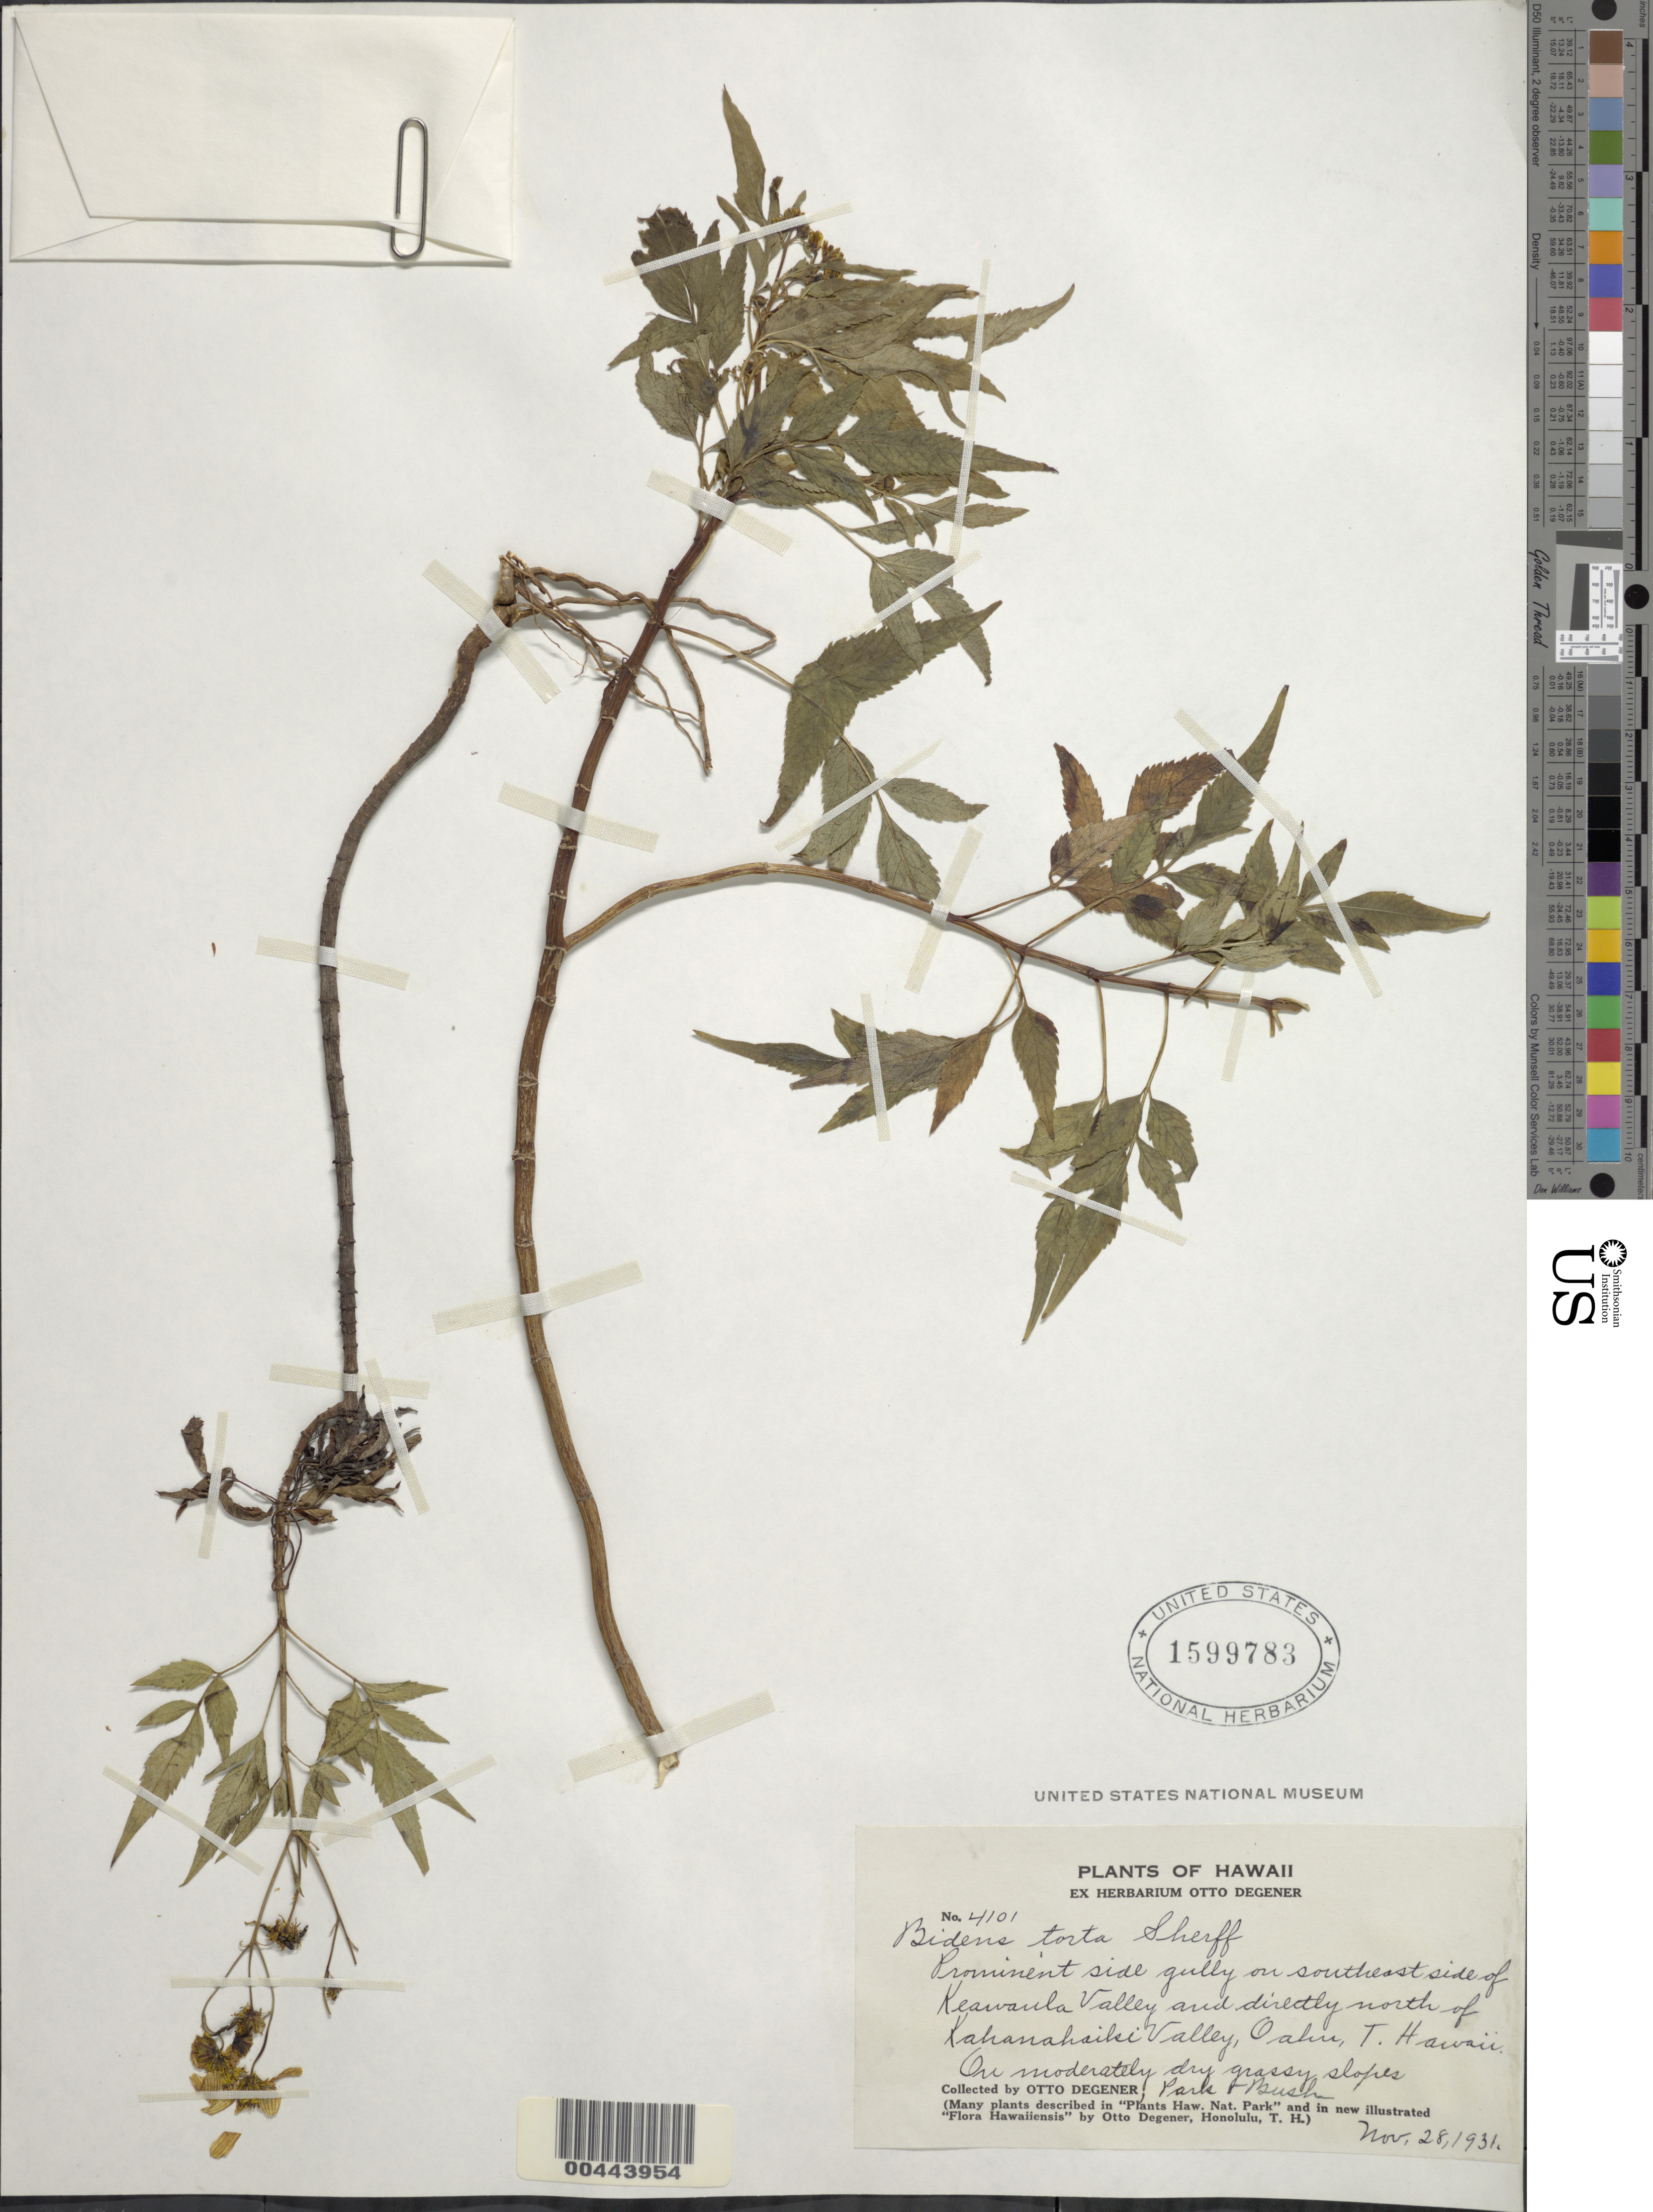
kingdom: Plantae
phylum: Tracheophyta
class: Magnoliopsida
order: Asterales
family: Asteraceae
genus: Bidens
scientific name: Bidens torta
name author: Sherff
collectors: O. Degener, Park & B. F. Bush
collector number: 4101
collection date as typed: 28 Nov 1931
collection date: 1931-11-28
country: United States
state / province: Hawaii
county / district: Honolulu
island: Oahu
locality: Prominent side gully on SE side of Keawaula Valley and directly N of Kahanahaiki Valley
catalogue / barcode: US 1599783